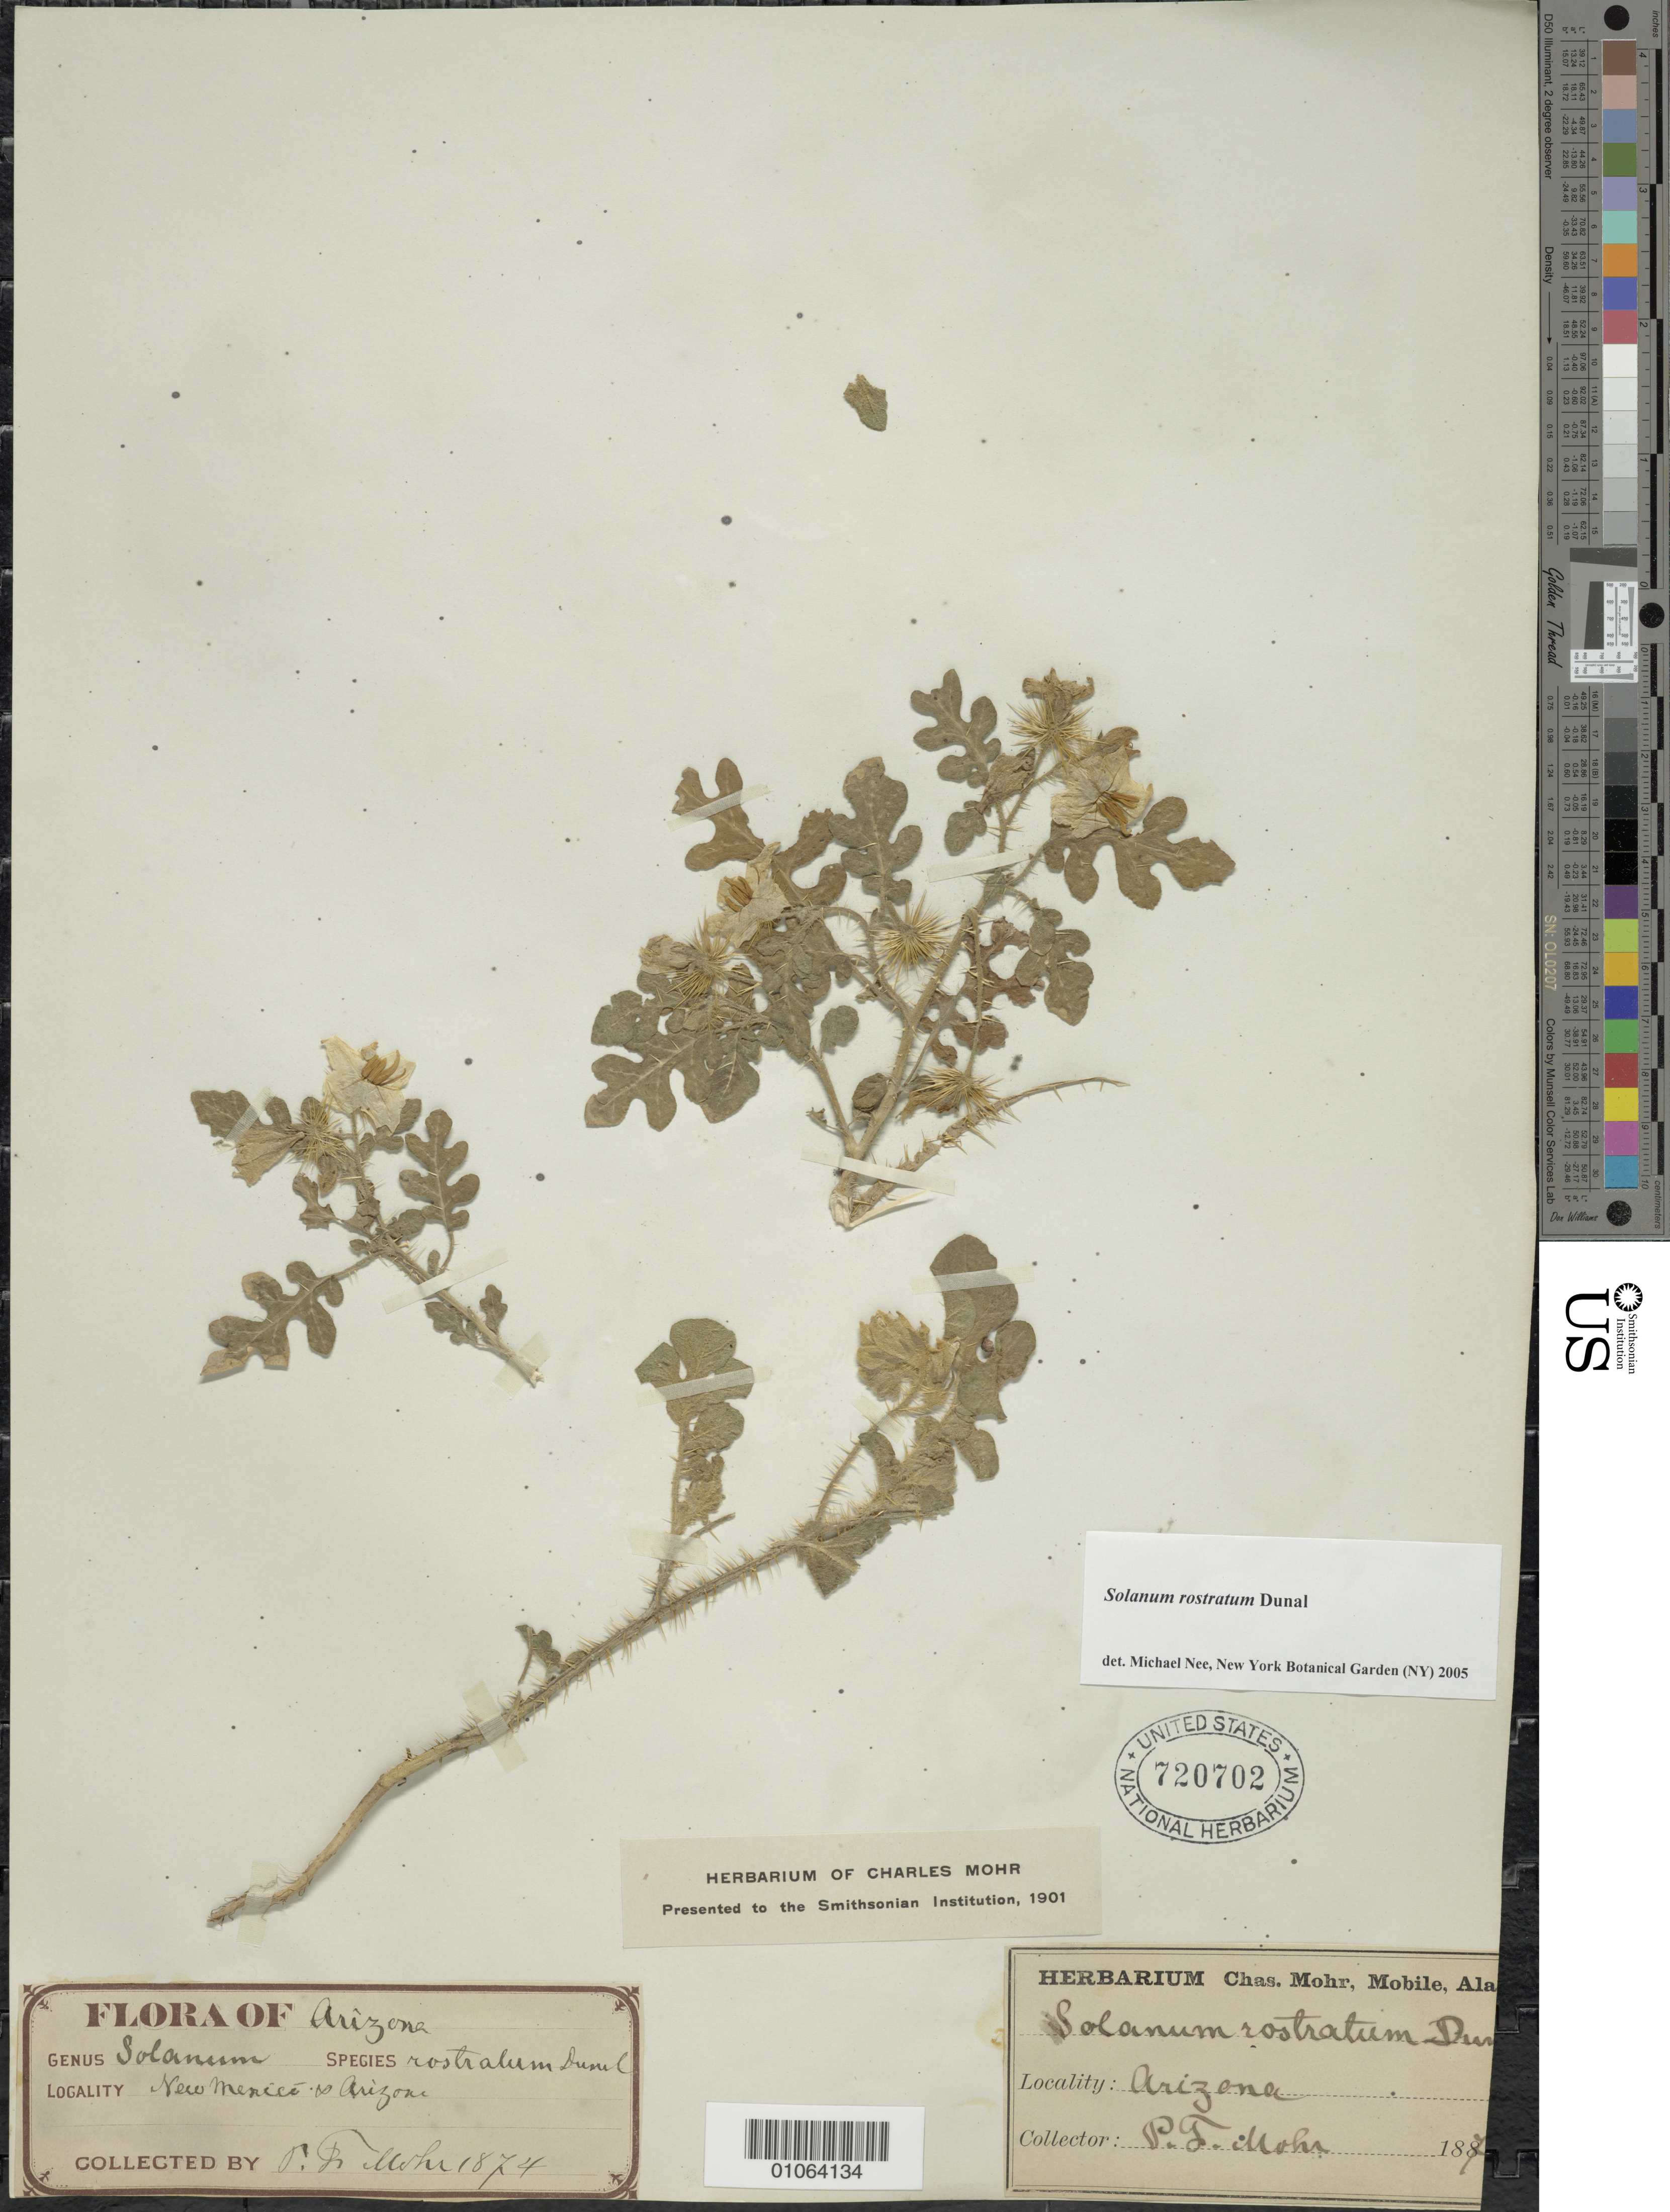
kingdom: Plantae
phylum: Tracheophyta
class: Magnoliopsida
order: Solanales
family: Solanaceae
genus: Solanum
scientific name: Solanum rostratum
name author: Dunal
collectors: P. F. Mohr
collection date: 1874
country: United States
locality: New Mexico & Arizona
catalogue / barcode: US 720702